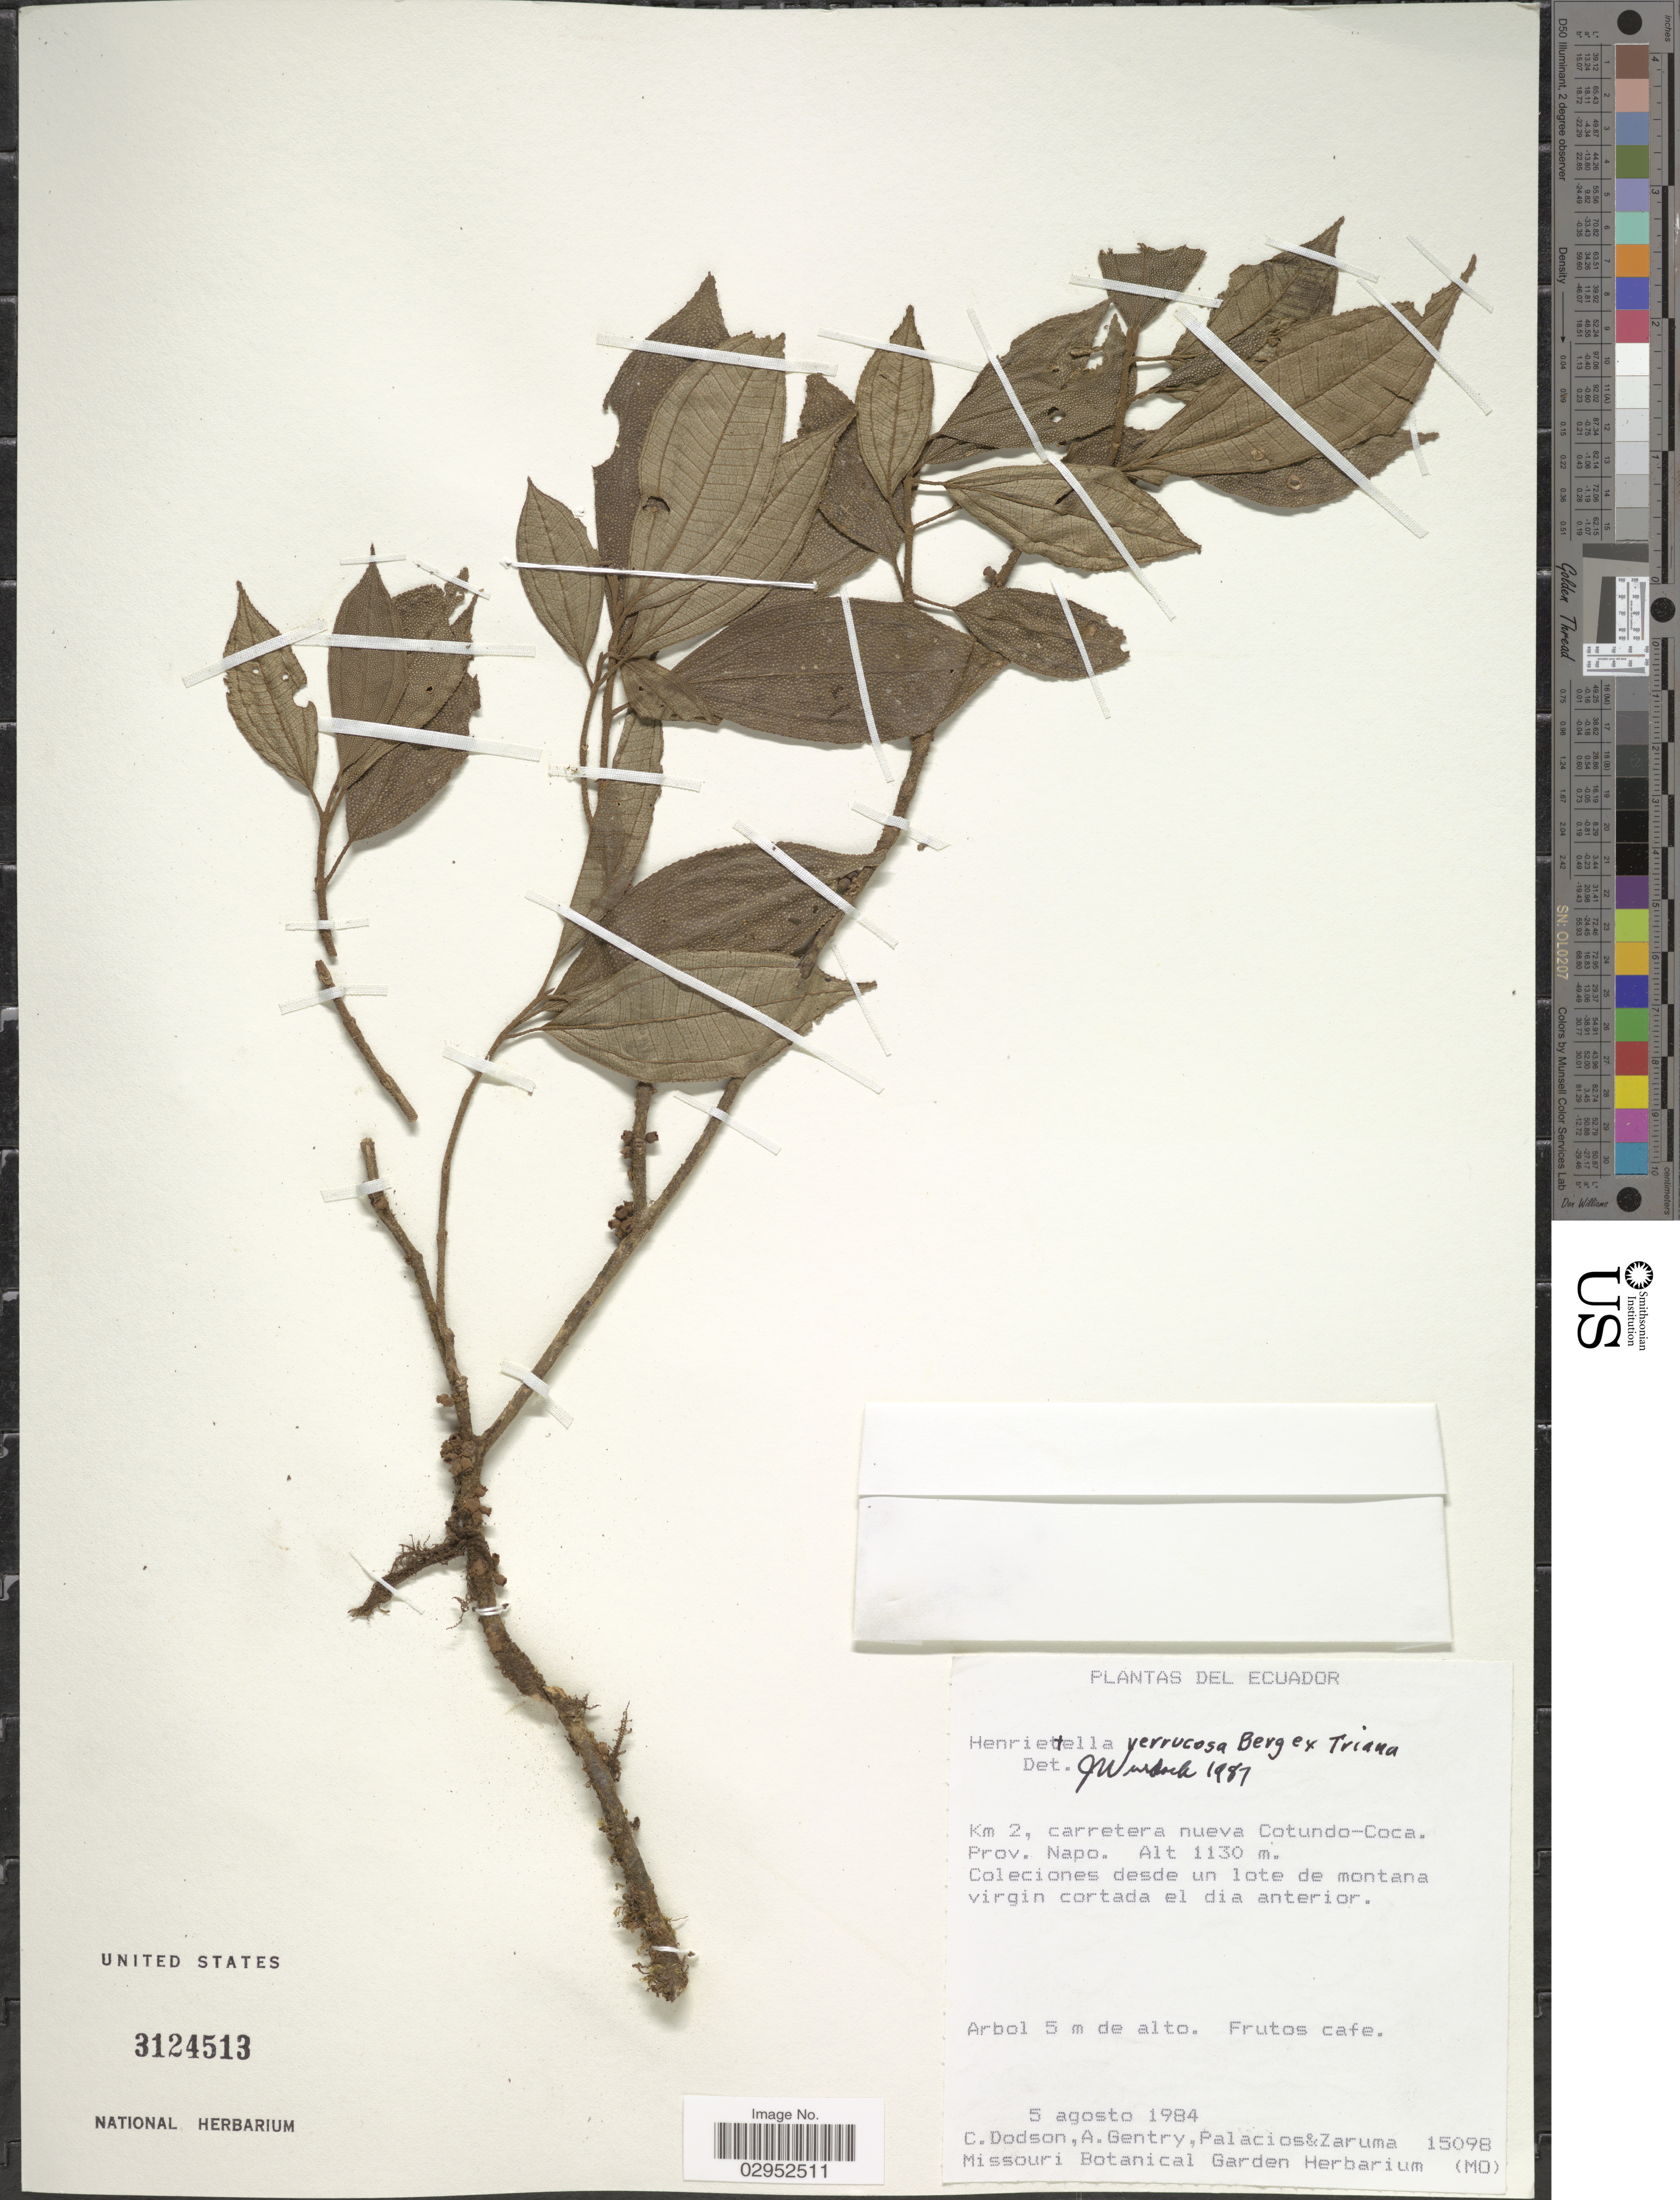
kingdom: Plantae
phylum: Tracheophyta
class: Magnoliopsida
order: Myrtales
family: Melastomataceae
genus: Henriettea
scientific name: Henriettea verrucosa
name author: (Triana) J.F. Macbr.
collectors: C. Dodson, A. H. Gentry, Palacios, -- & -. Zaruma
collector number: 15098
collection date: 1984-08-05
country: Ecuador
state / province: Napo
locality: Km 2, carretera nueva Cotundo-Coca.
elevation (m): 1130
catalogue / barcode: US 3124513